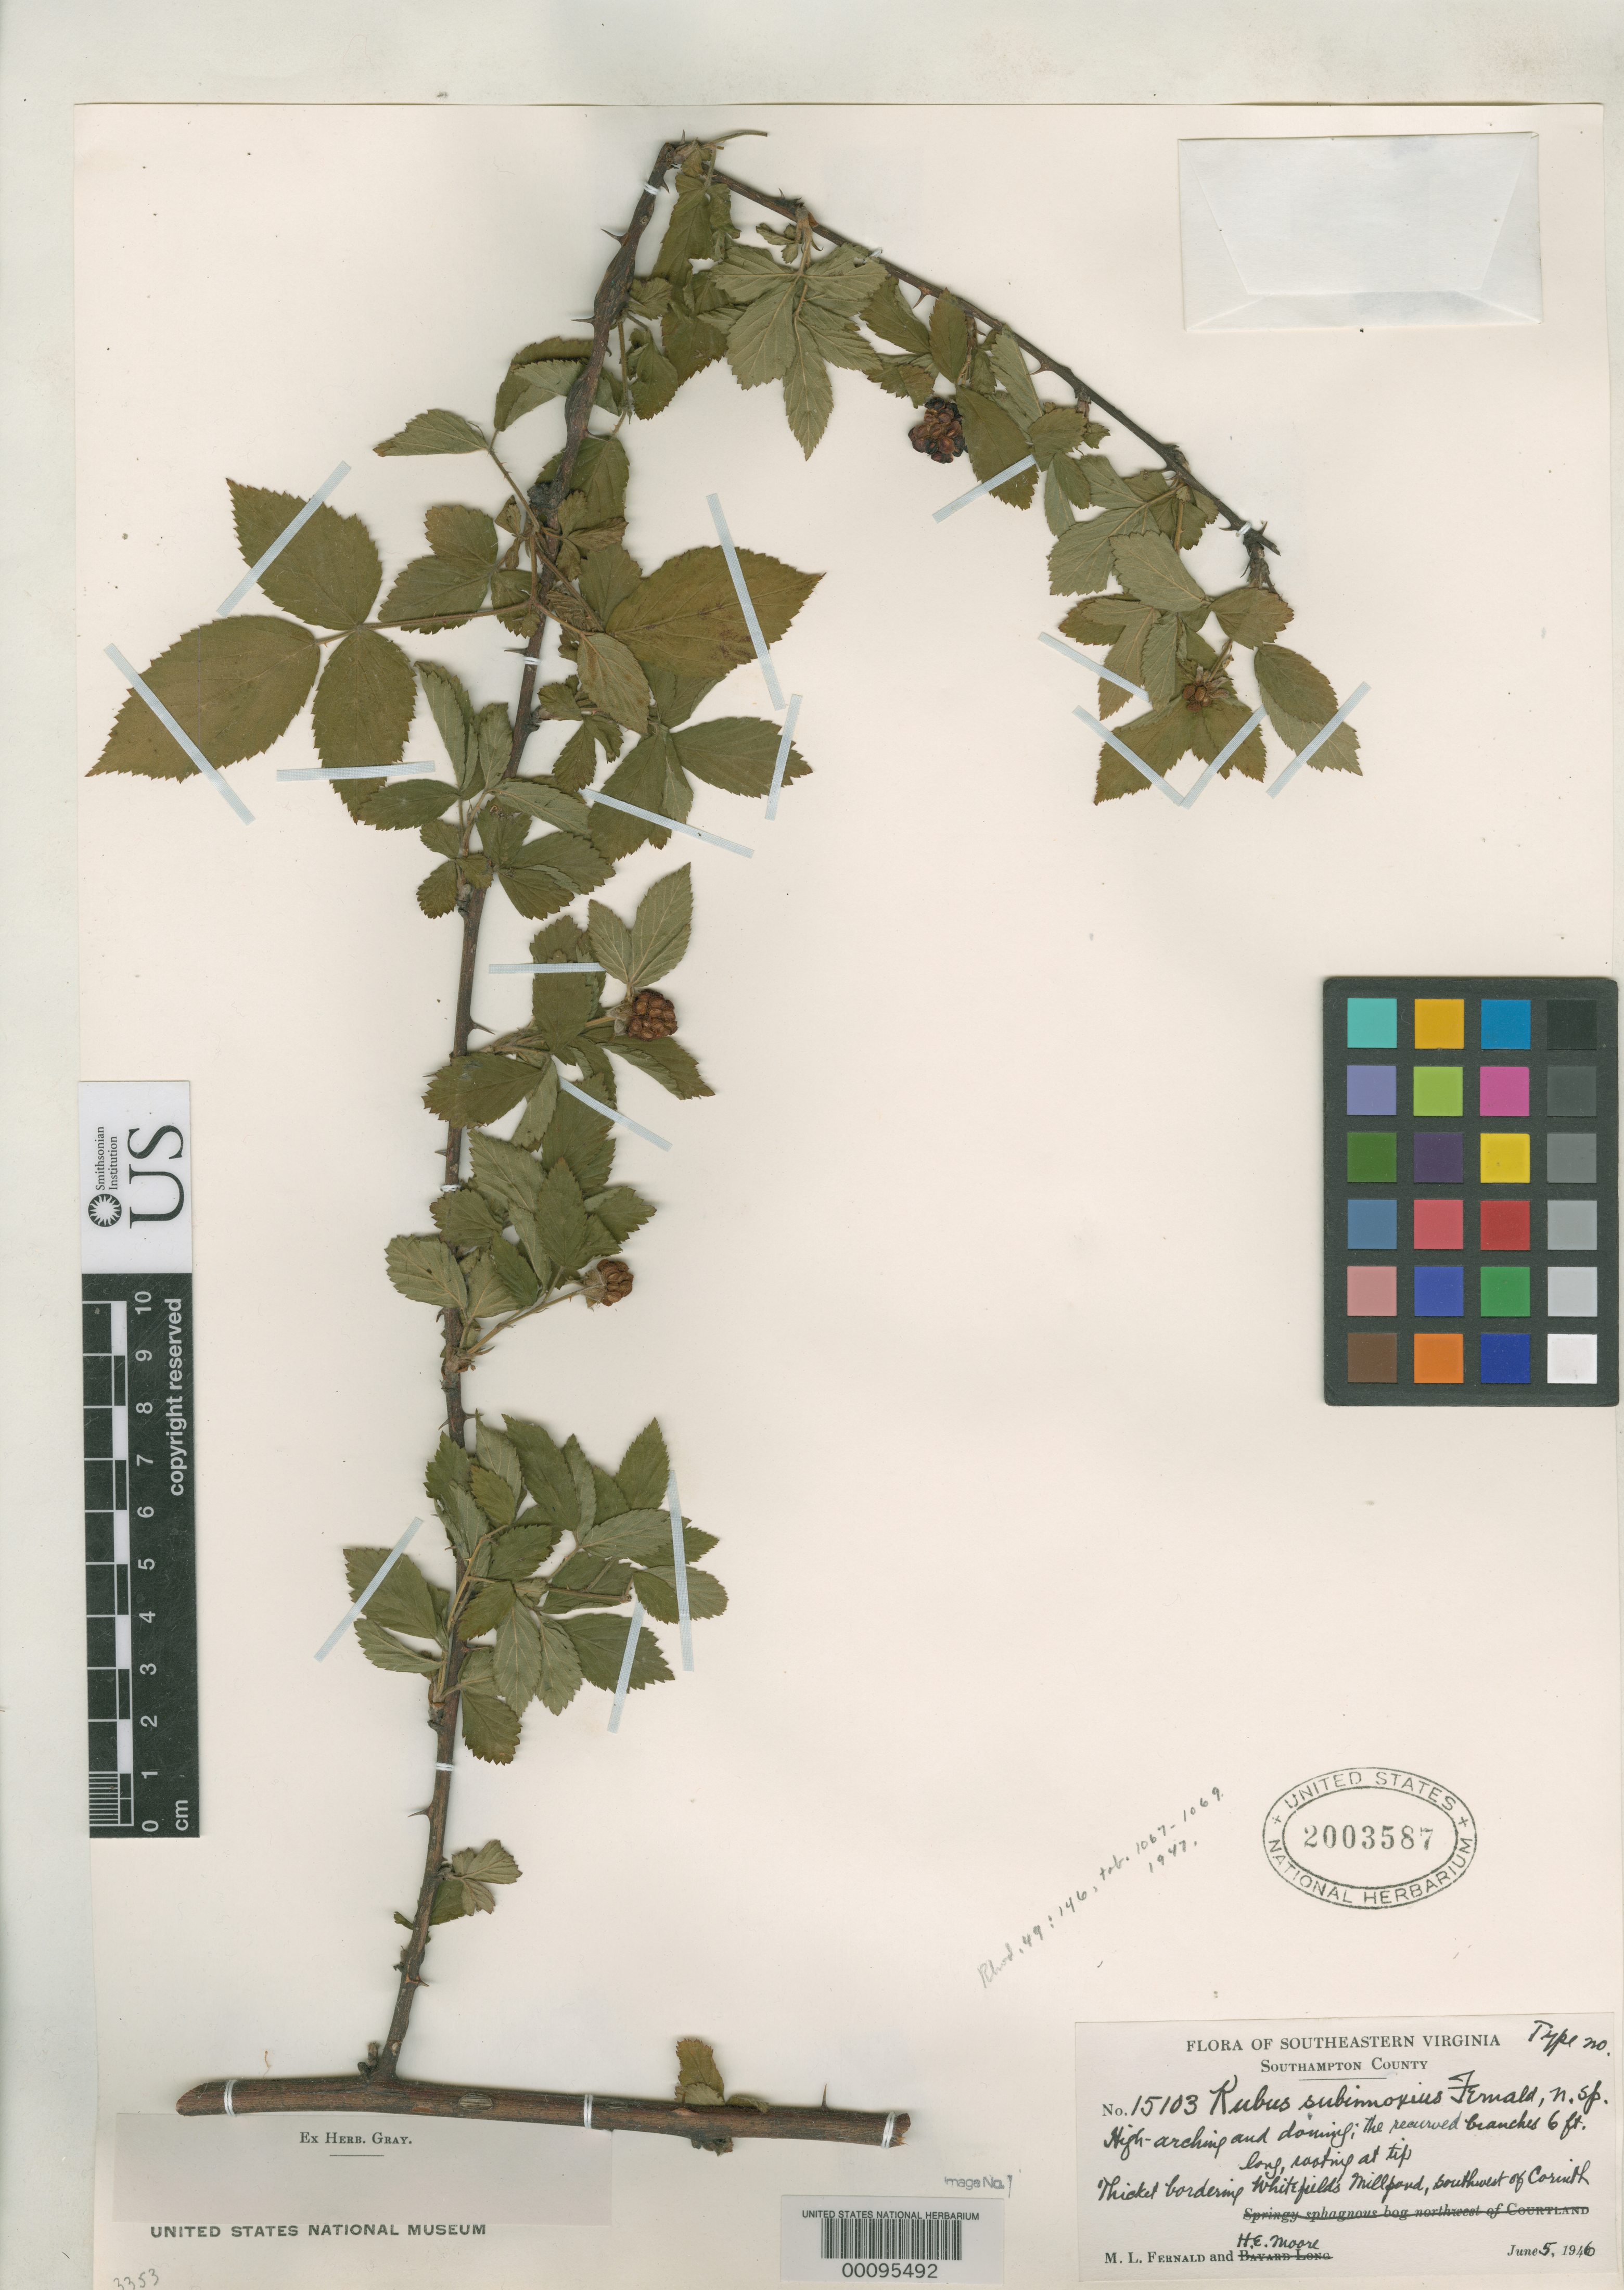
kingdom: Plantae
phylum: Tracheophyta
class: Magnoliopsida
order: Rosales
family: Rosaceae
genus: Rubus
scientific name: Rubus subinnoxius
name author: Fernald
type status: Isotype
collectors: M. L. Fernald & H. E. Moore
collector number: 15103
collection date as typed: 05 Jun 1946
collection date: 1946-06-05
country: United States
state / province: Virginia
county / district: Southampton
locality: Bordering Whitefield Millpond, SW of Corinth.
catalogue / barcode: US 2003587